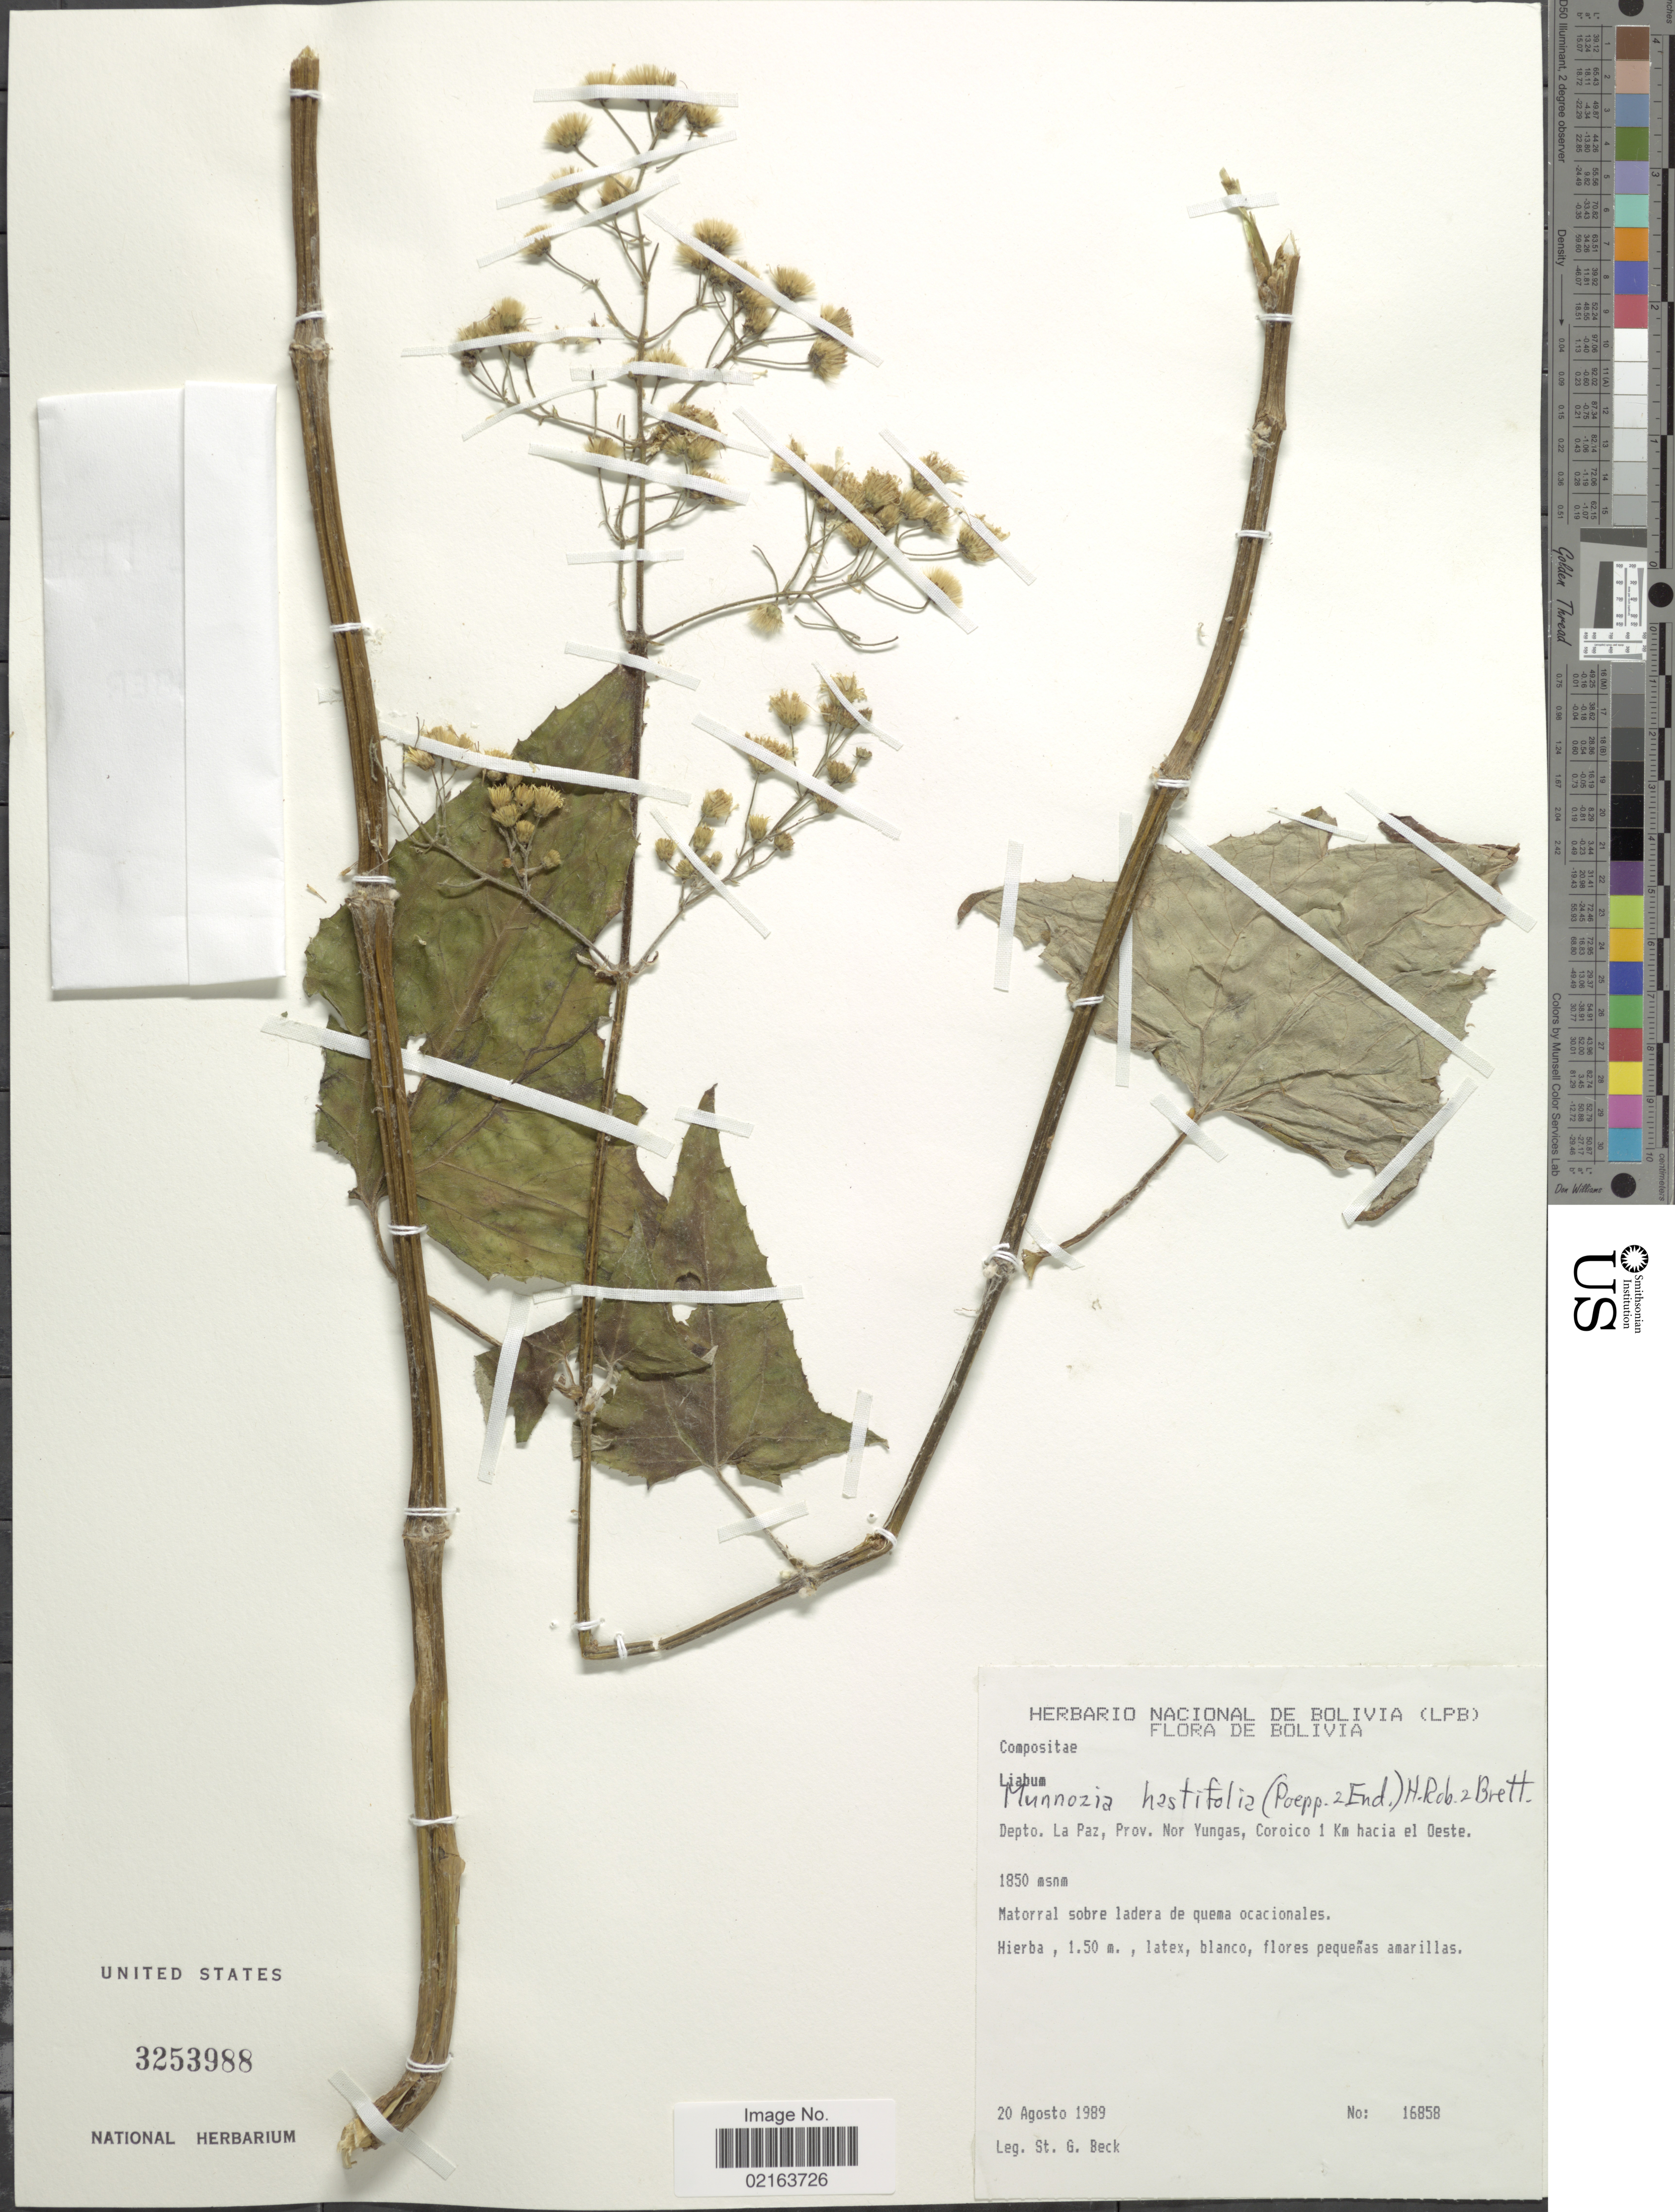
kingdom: Plantae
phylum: Tracheophyta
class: Magnoliopsida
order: Asterales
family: Asteraceae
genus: Munnozia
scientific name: Munnozia hastifolia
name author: (Poepp.) H. Rob. & Brettell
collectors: S. G. Beck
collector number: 16858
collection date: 1989-08-20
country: Bolivia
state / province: La Paz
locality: Depto. La Paz: Nor Yungas, Coroico 1 km hacia el Oeste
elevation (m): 1850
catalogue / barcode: US 3253988